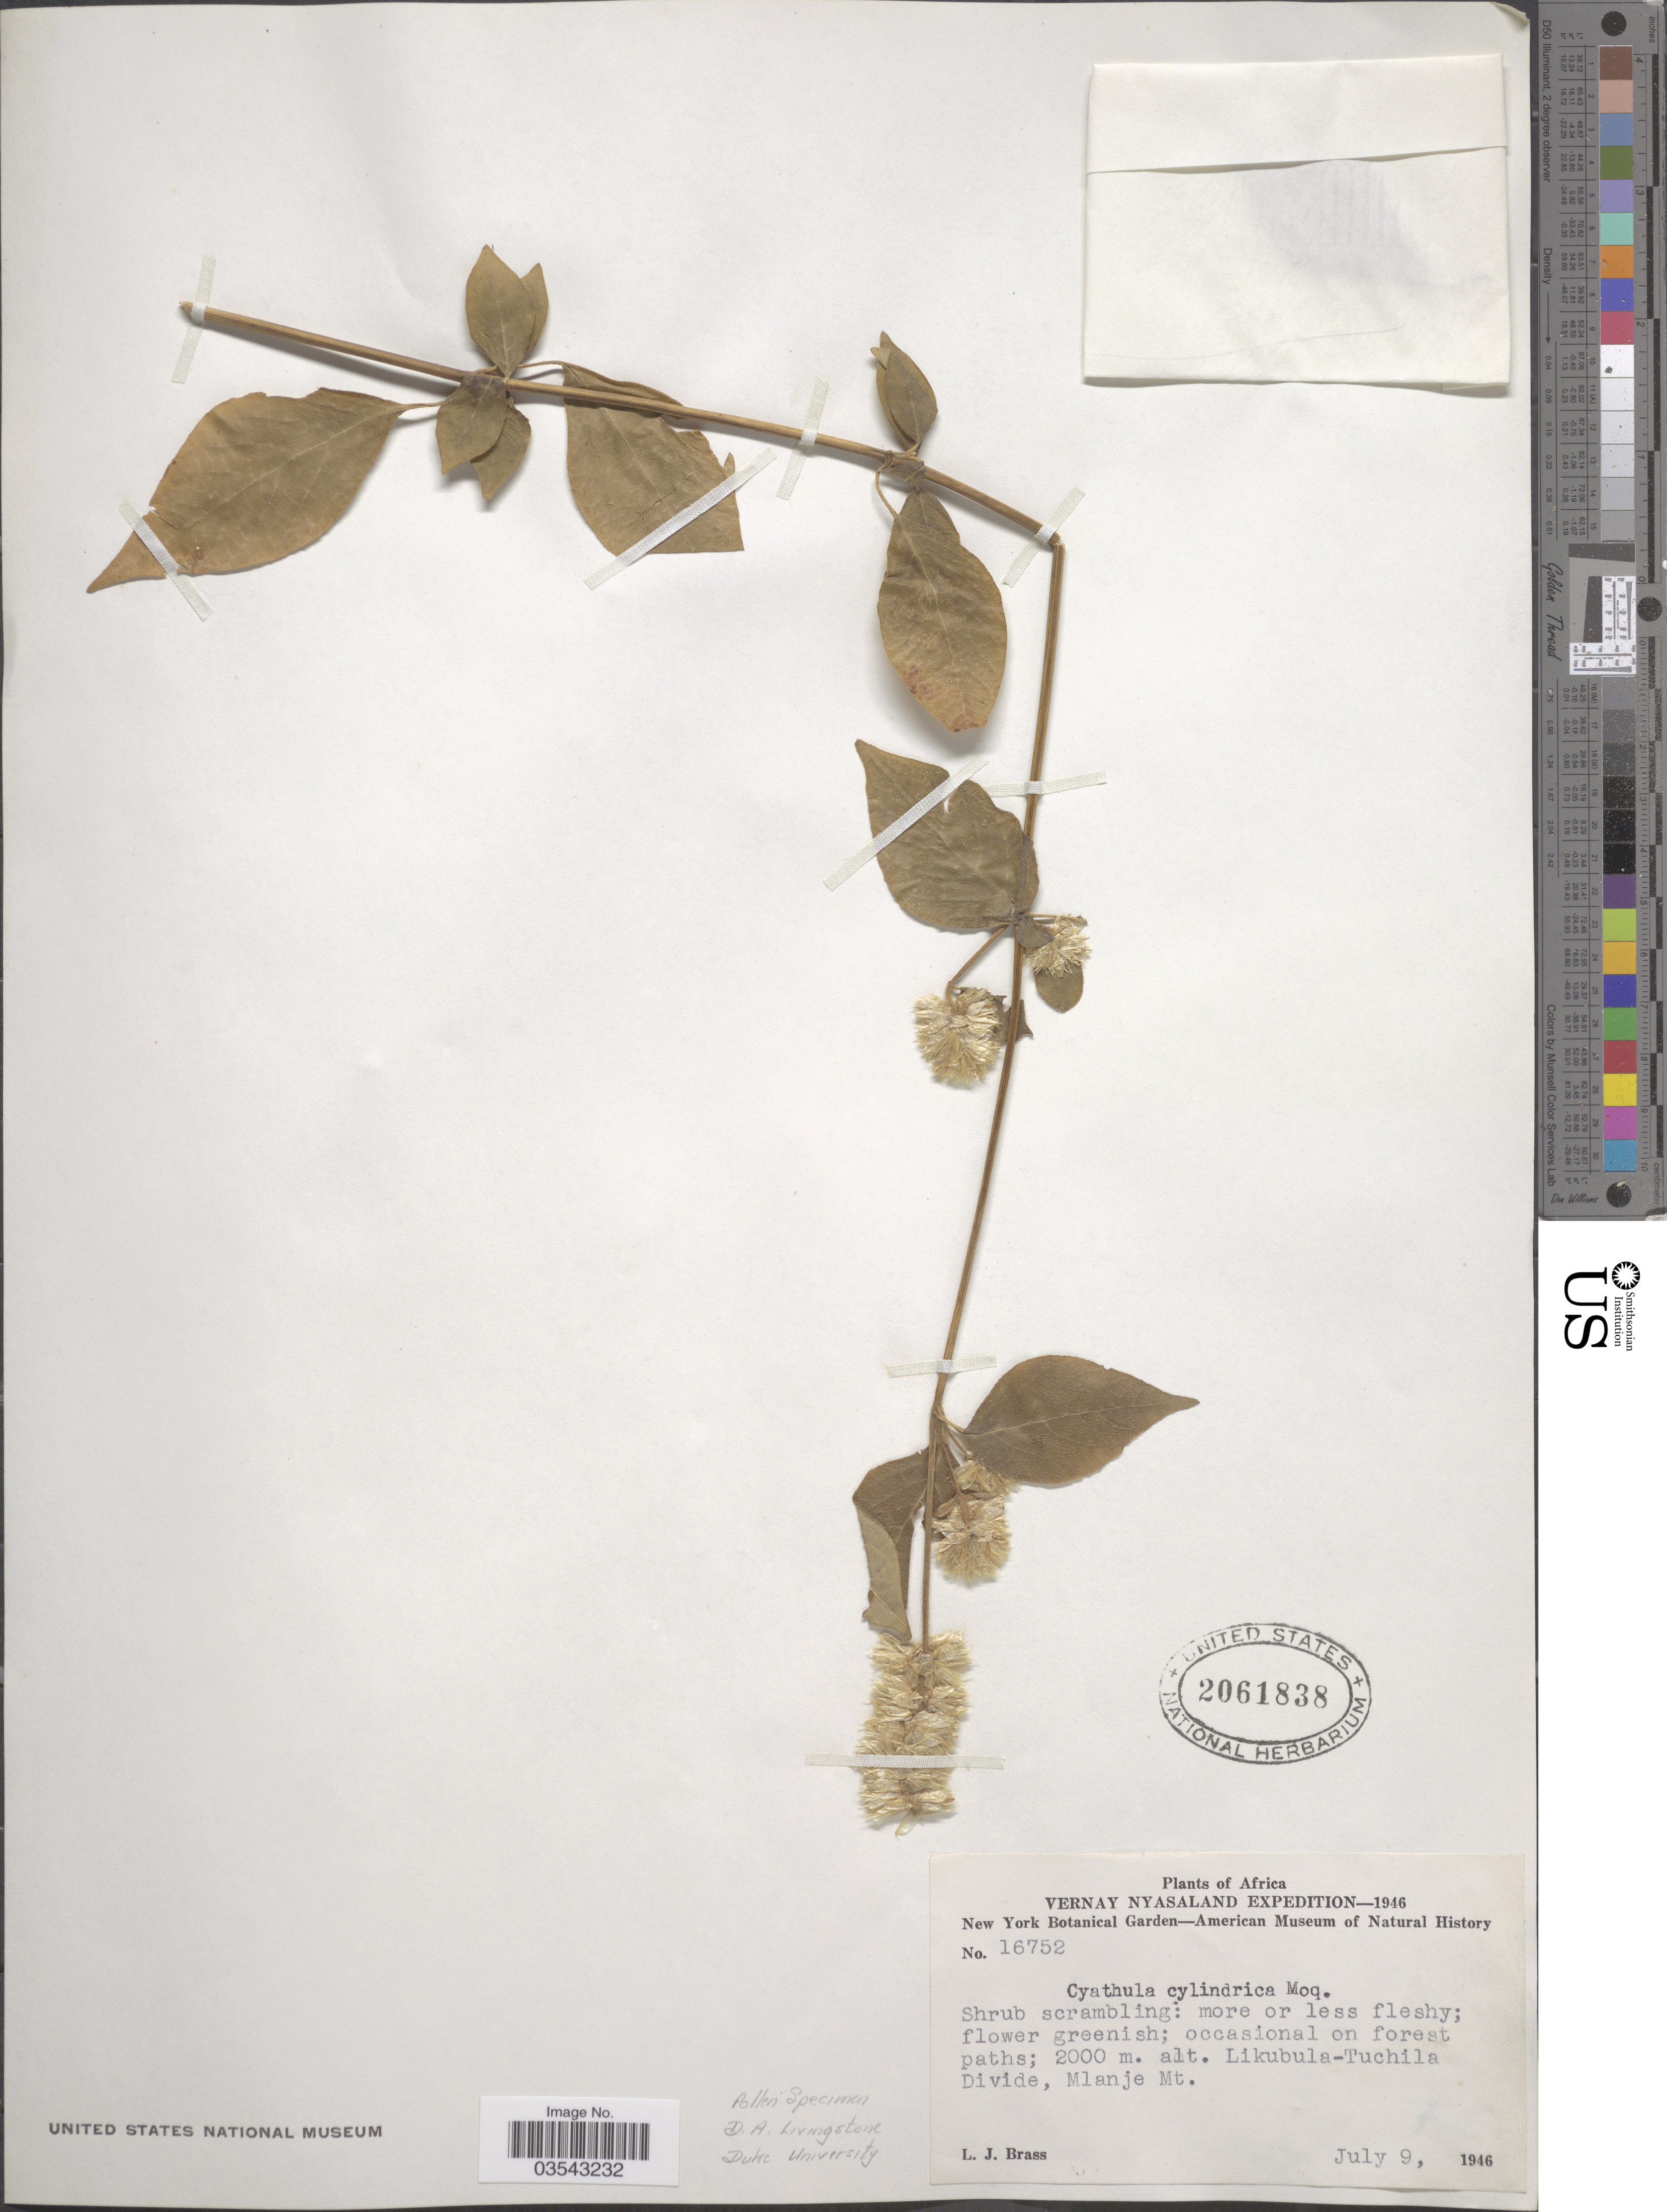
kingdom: Plantae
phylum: Tracheophyta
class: Magnoliopsida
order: Caryophyllales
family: Amaranthaceae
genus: Cyathula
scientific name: Cyathula cylindrica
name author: Moq.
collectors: L. J. Brass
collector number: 16752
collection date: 1946-07-09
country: Malawi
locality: Vernay Nyasaland. Likubula-Tuchila Divide, Mlanje Mt.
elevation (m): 2000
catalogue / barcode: US 2061838